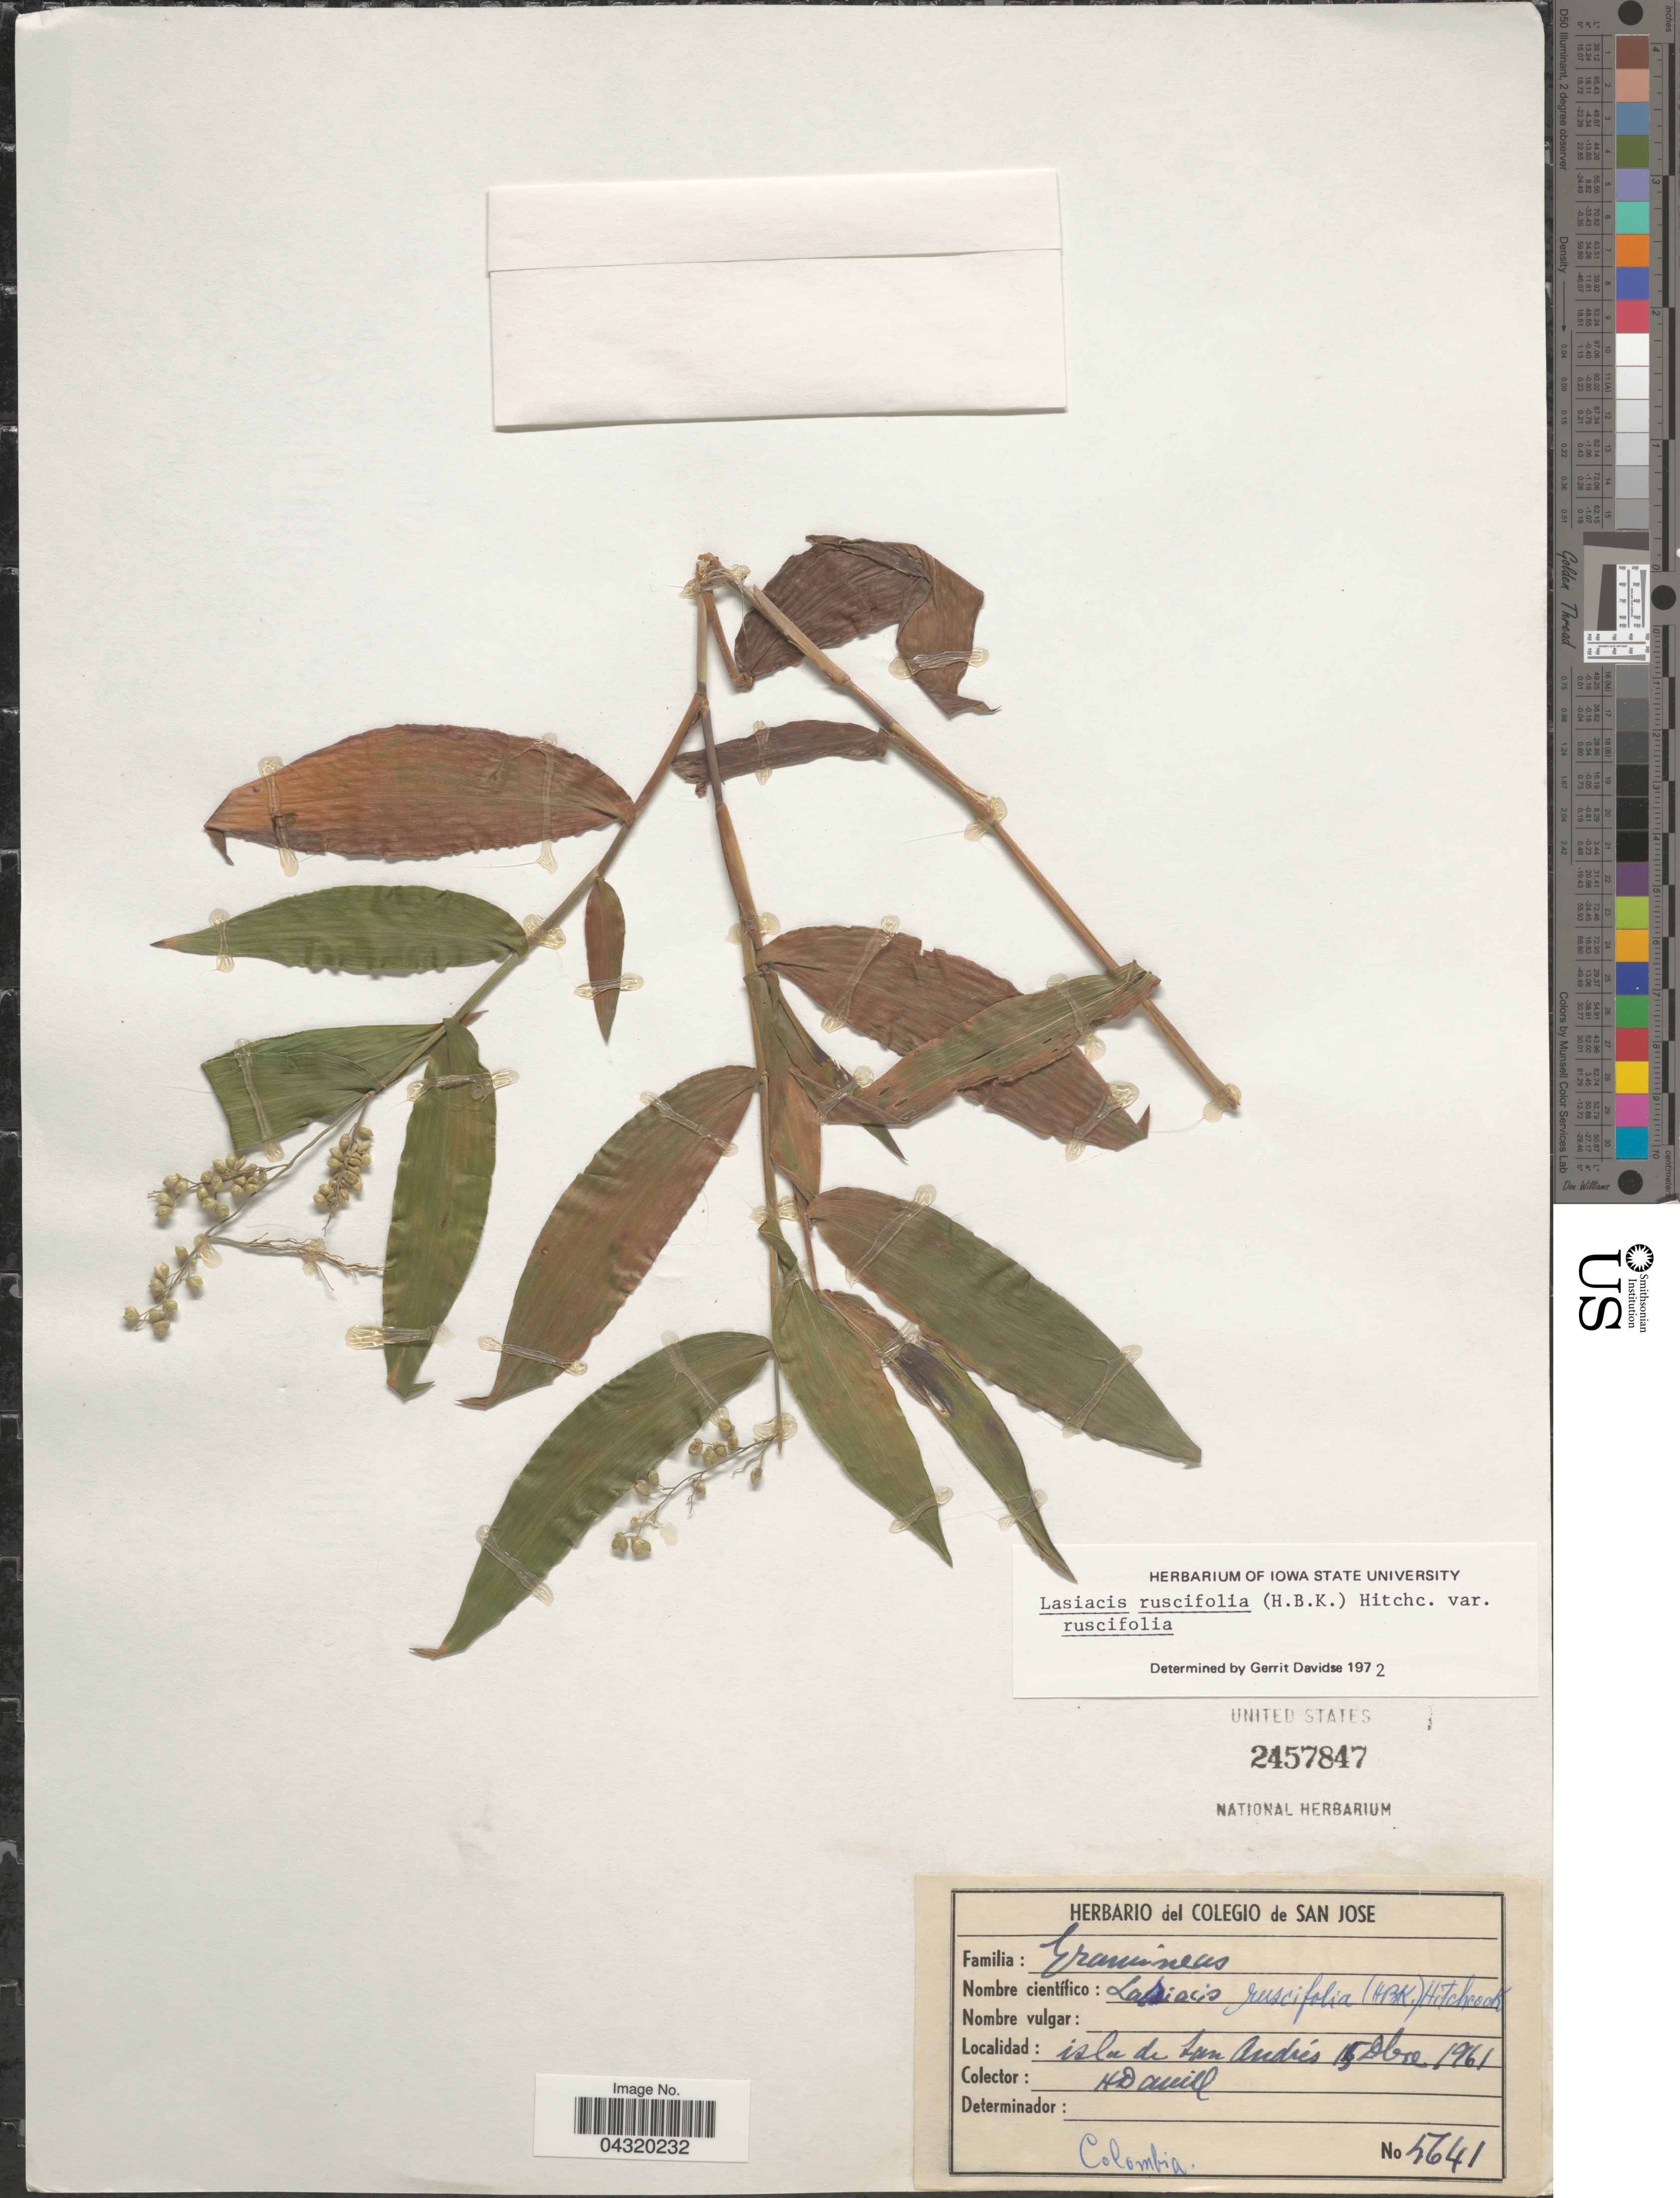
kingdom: Plantae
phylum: Tracheophyta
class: Liliopsida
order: Poales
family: Poaceae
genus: Lasiacis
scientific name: Lasiacis ruscifolia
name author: (Kunth) Hitchc.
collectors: H. Anill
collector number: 5641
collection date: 1961-12-15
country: Colombia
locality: Isla de San Andrés.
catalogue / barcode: US 2457847